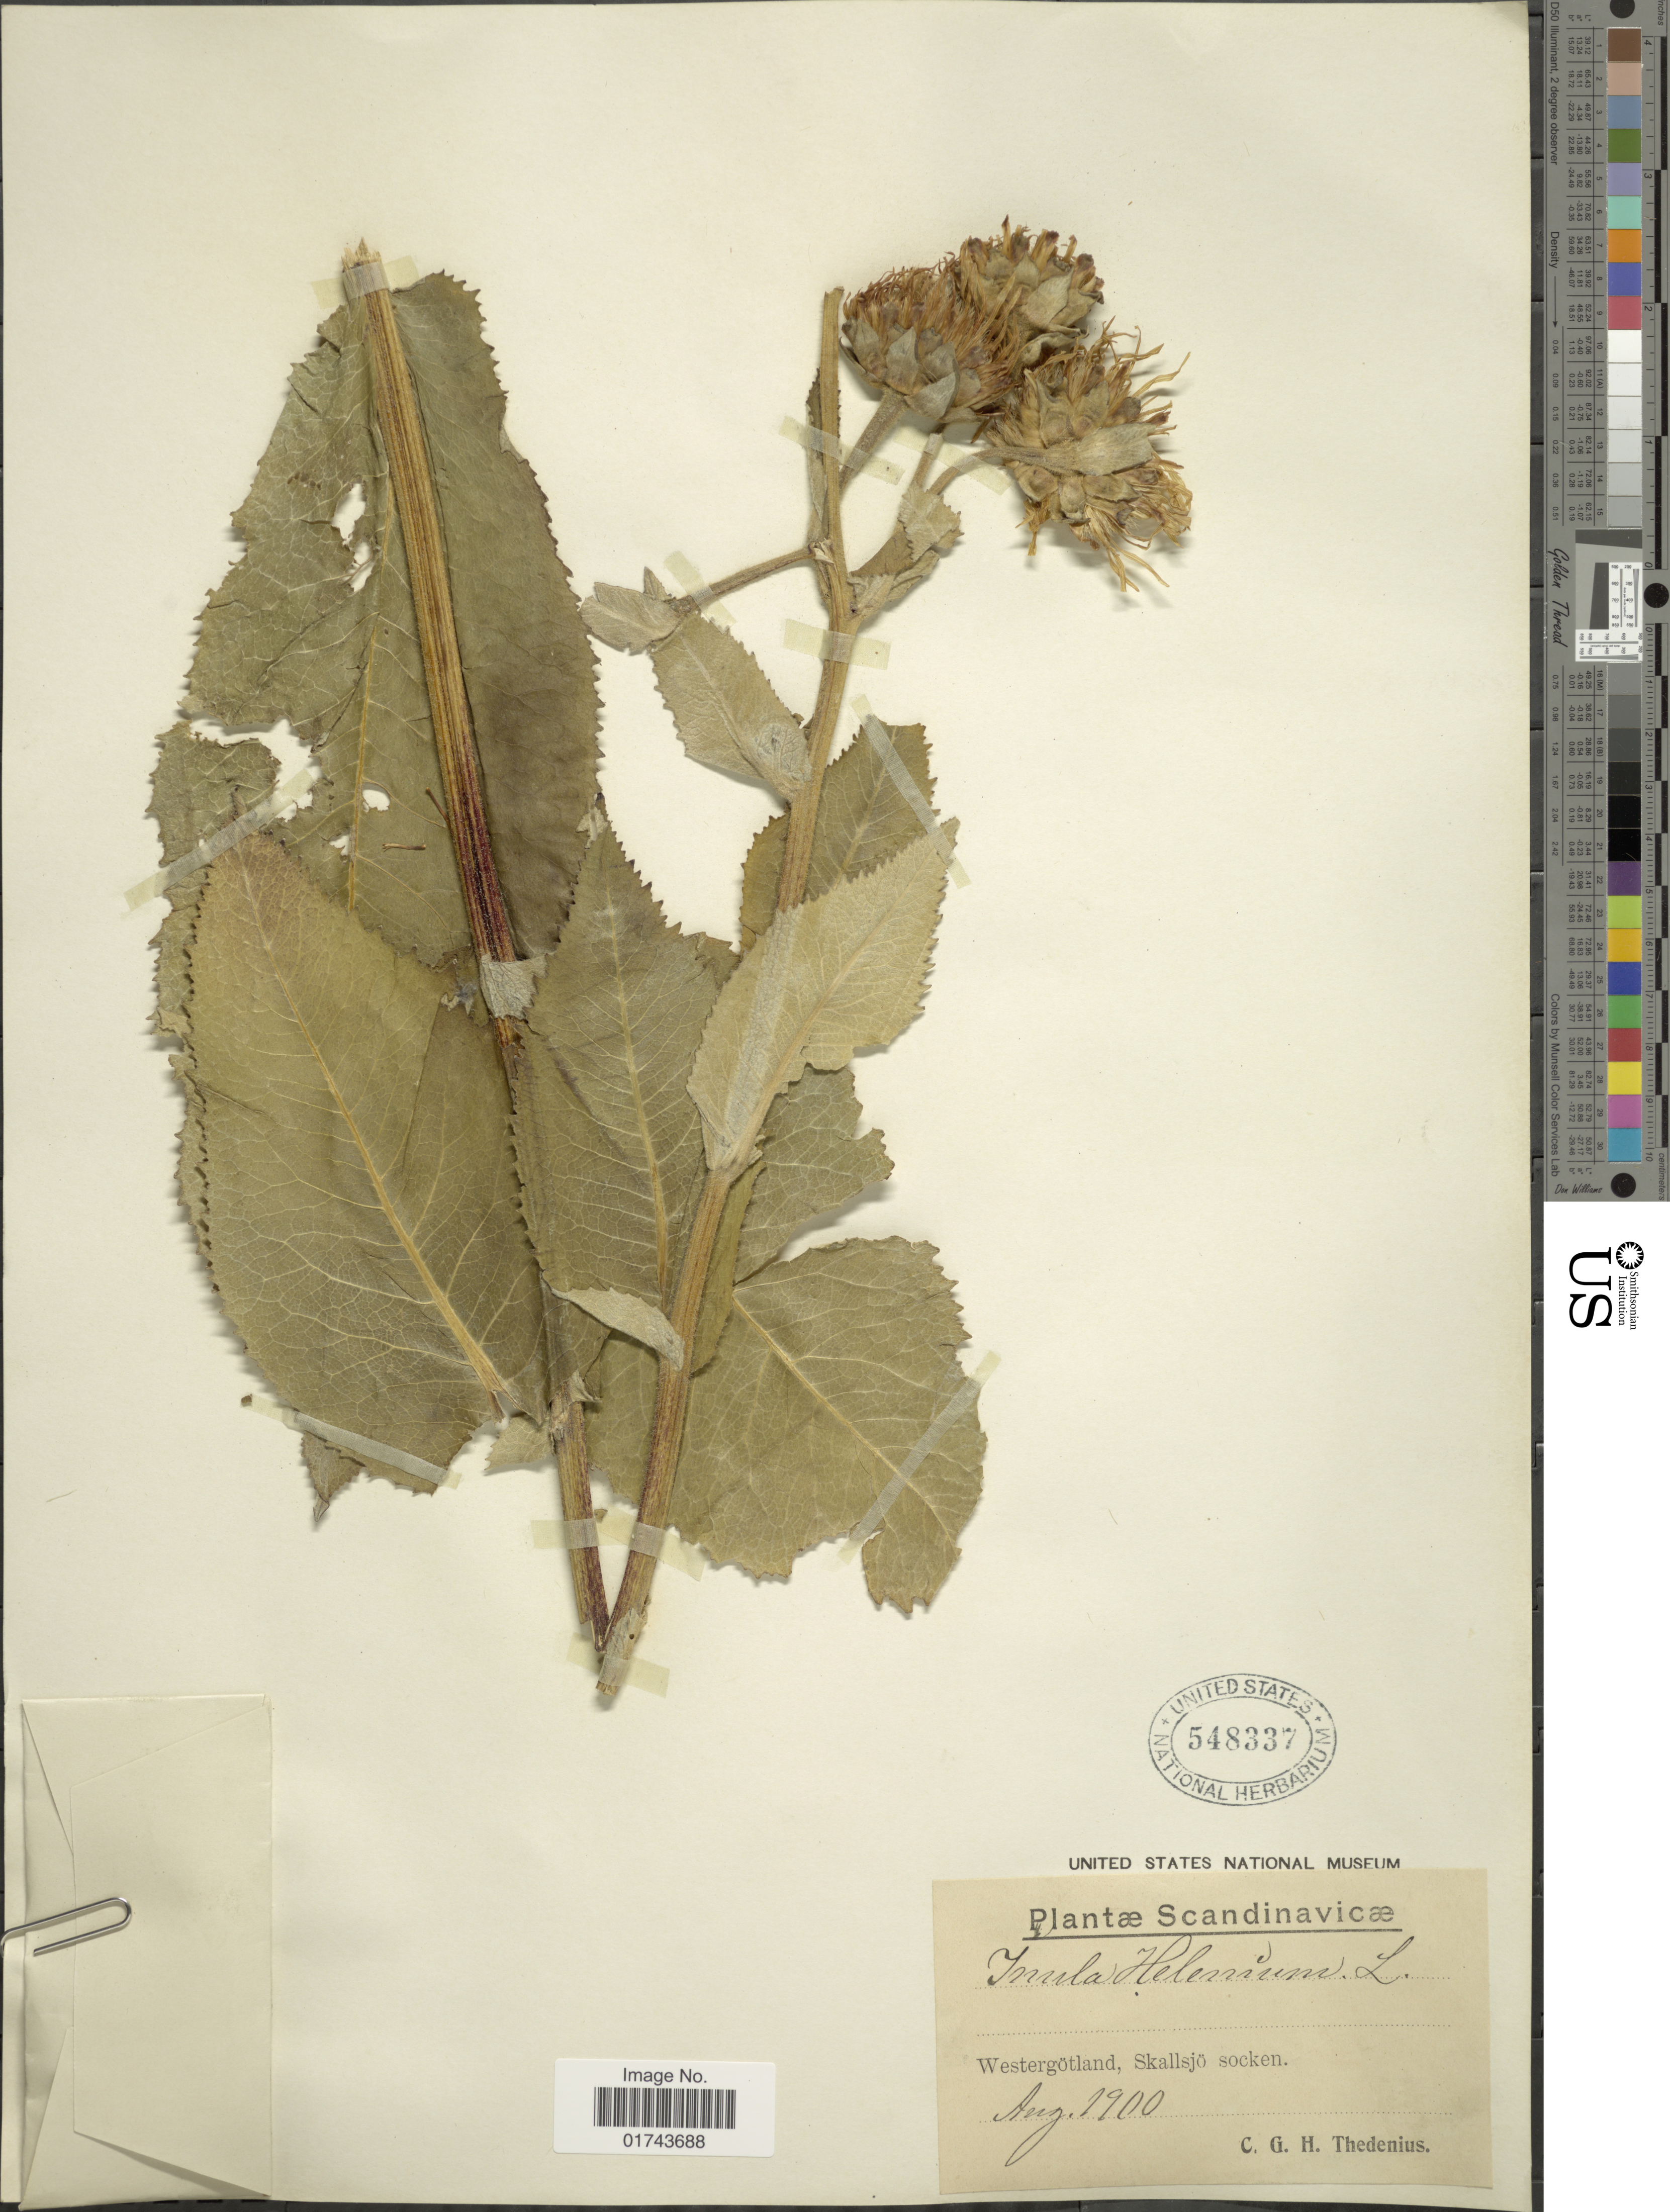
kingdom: Plantae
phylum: Tracheophyta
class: Magnoliopsida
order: Asterales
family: Asteraceae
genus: Inula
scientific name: Inula helenium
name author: L.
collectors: C. Thedenius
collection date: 1900-08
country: Sweden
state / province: Västra Götaland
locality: Scandinavicae, Westergotland, Skallsjo Socken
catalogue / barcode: US 548337